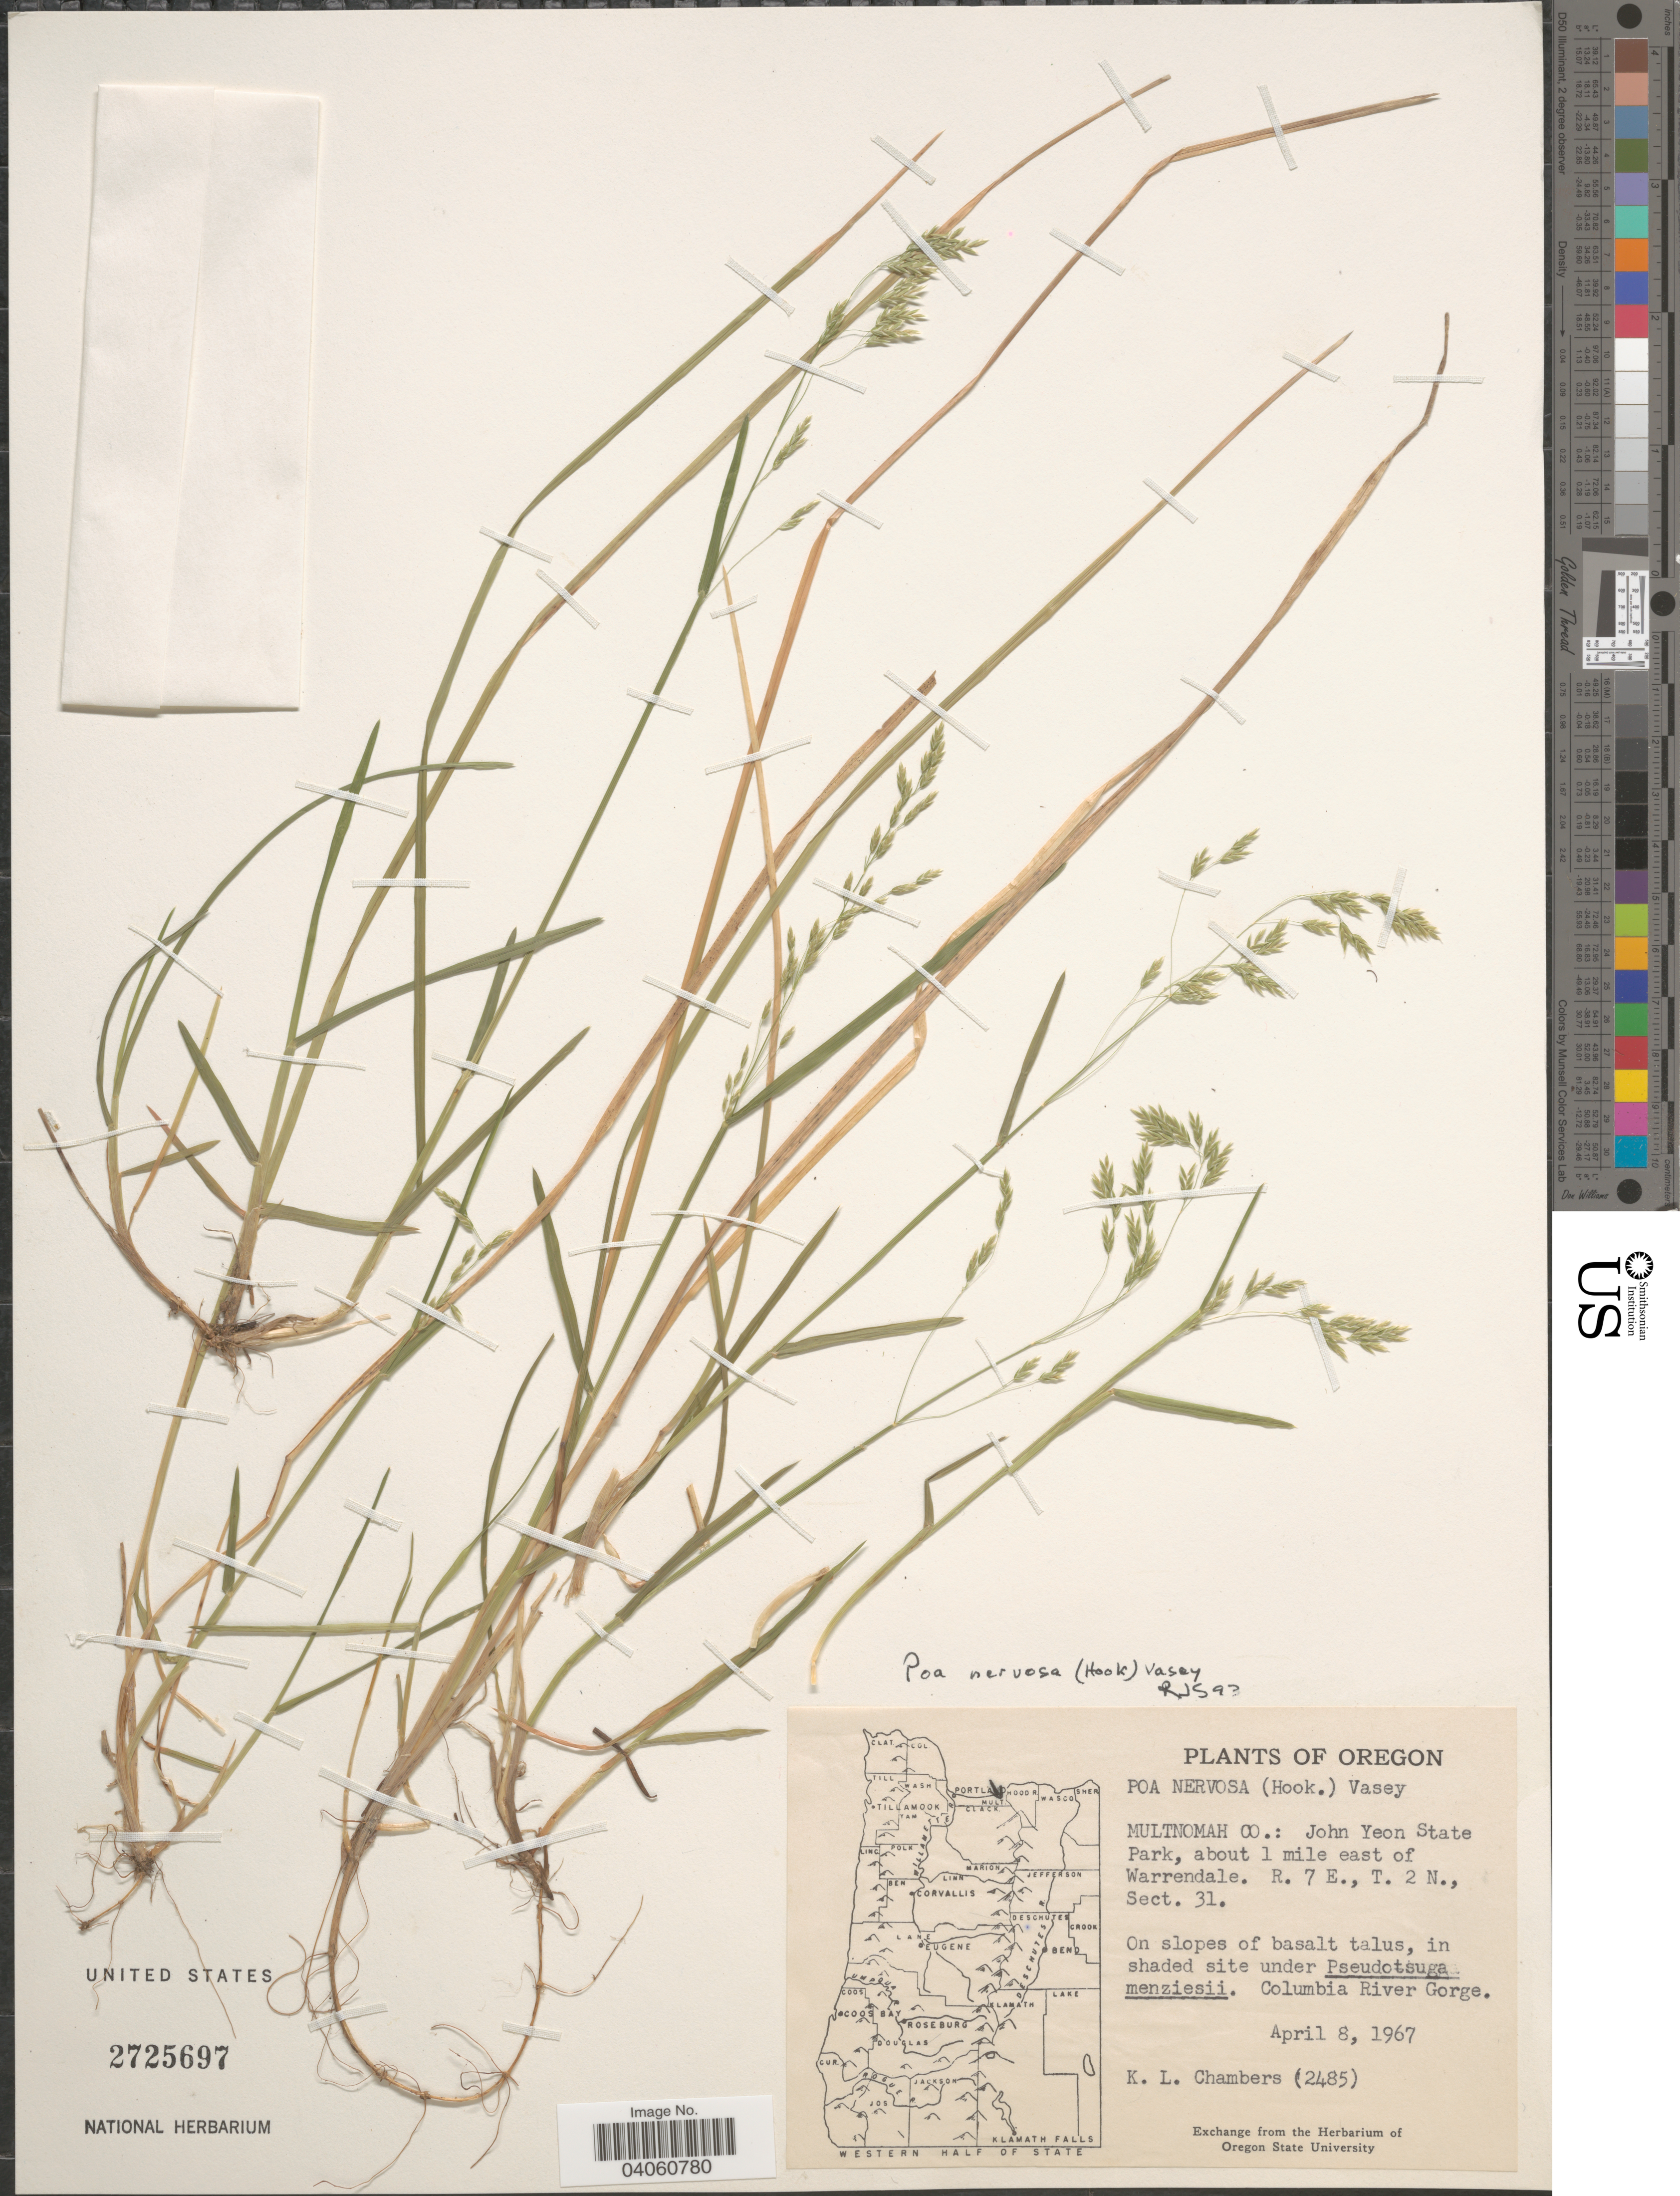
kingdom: Plantae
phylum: Tracheophyta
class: Liliopsida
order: Poales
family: Poaceae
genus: Poa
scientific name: Poa nervosa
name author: (Hook.) Vasey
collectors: K. Chambers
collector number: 2485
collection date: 1967-04-08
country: United States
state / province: Oregon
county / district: Multnomah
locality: Multnomah Co.: John Yeon State Park, about 1 mile east of Warrendale, R. 7 E., T. 2 N., Sect. 31. Columbia River Gorge.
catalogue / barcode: US 2725697